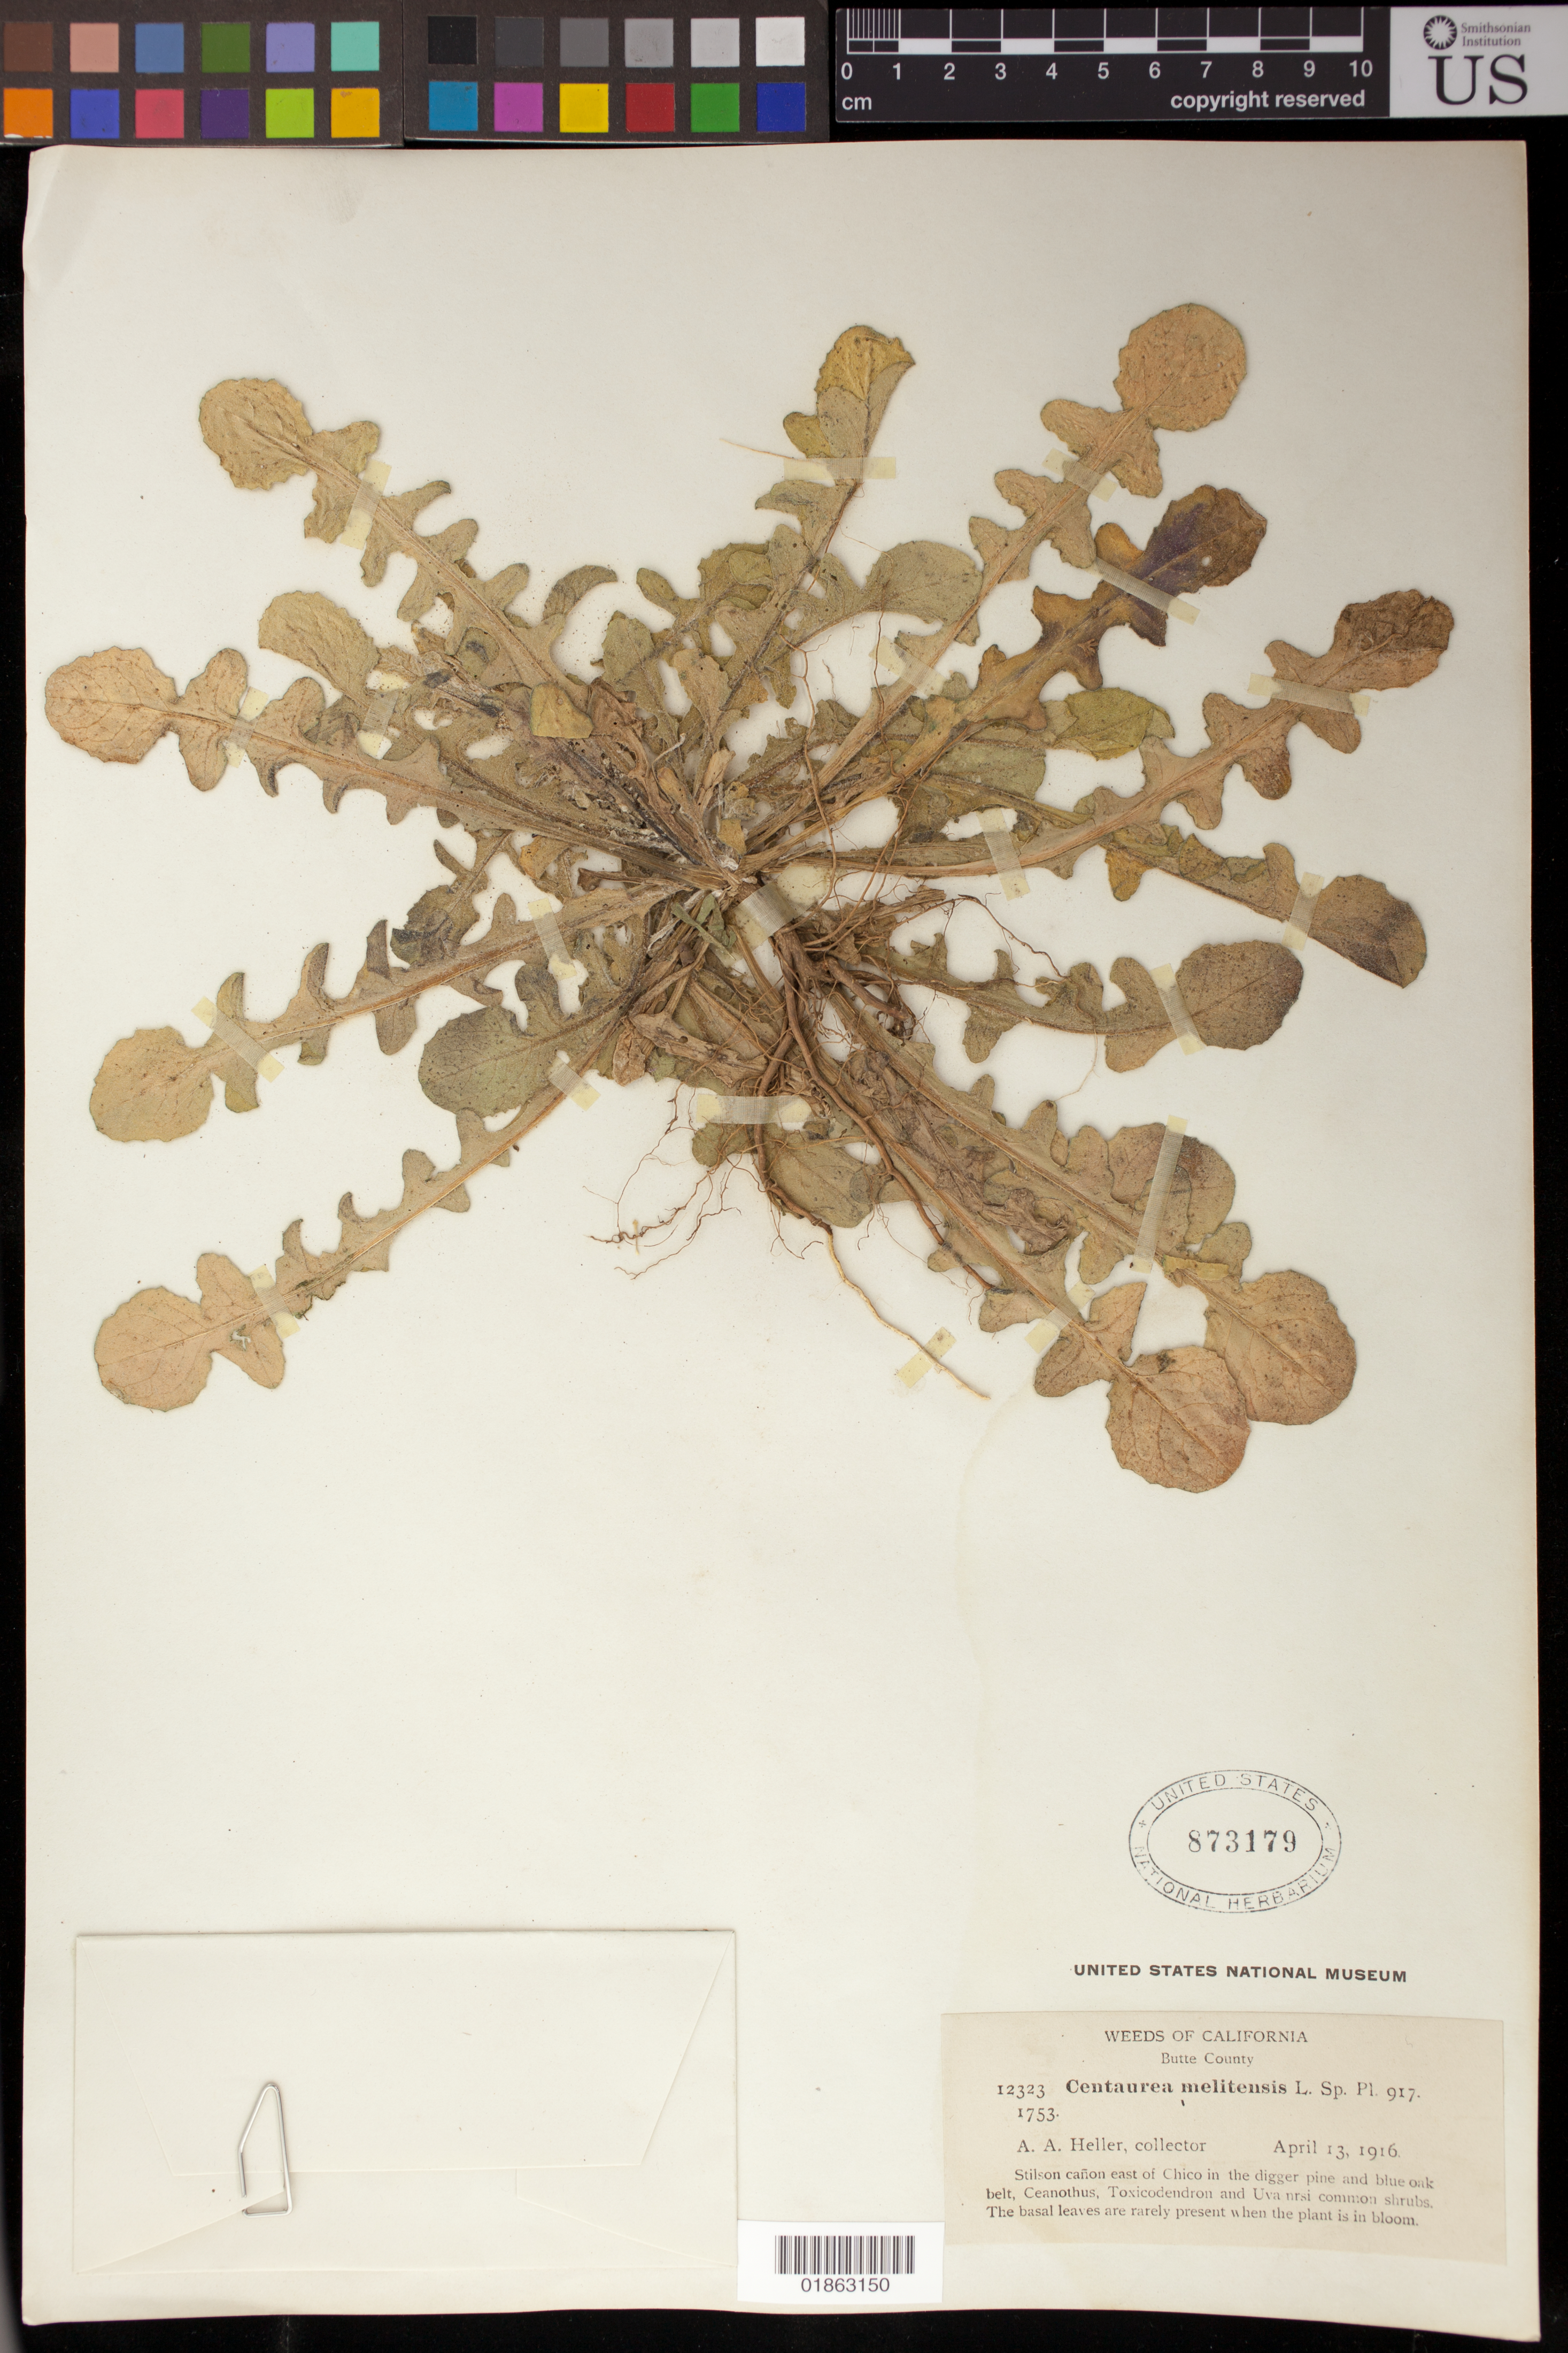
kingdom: Plantae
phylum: Tracheophyta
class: Magnoliopsida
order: Asterales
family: Asteraceae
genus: Centaurea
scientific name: Centaurea melitensis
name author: L.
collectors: A. A. Heller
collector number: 12323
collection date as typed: April 13, 1916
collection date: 1916-04-13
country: United States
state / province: California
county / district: Butte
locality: Stilson cañon east of Chico in the digger pine and blue oak belt.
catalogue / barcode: US 873179